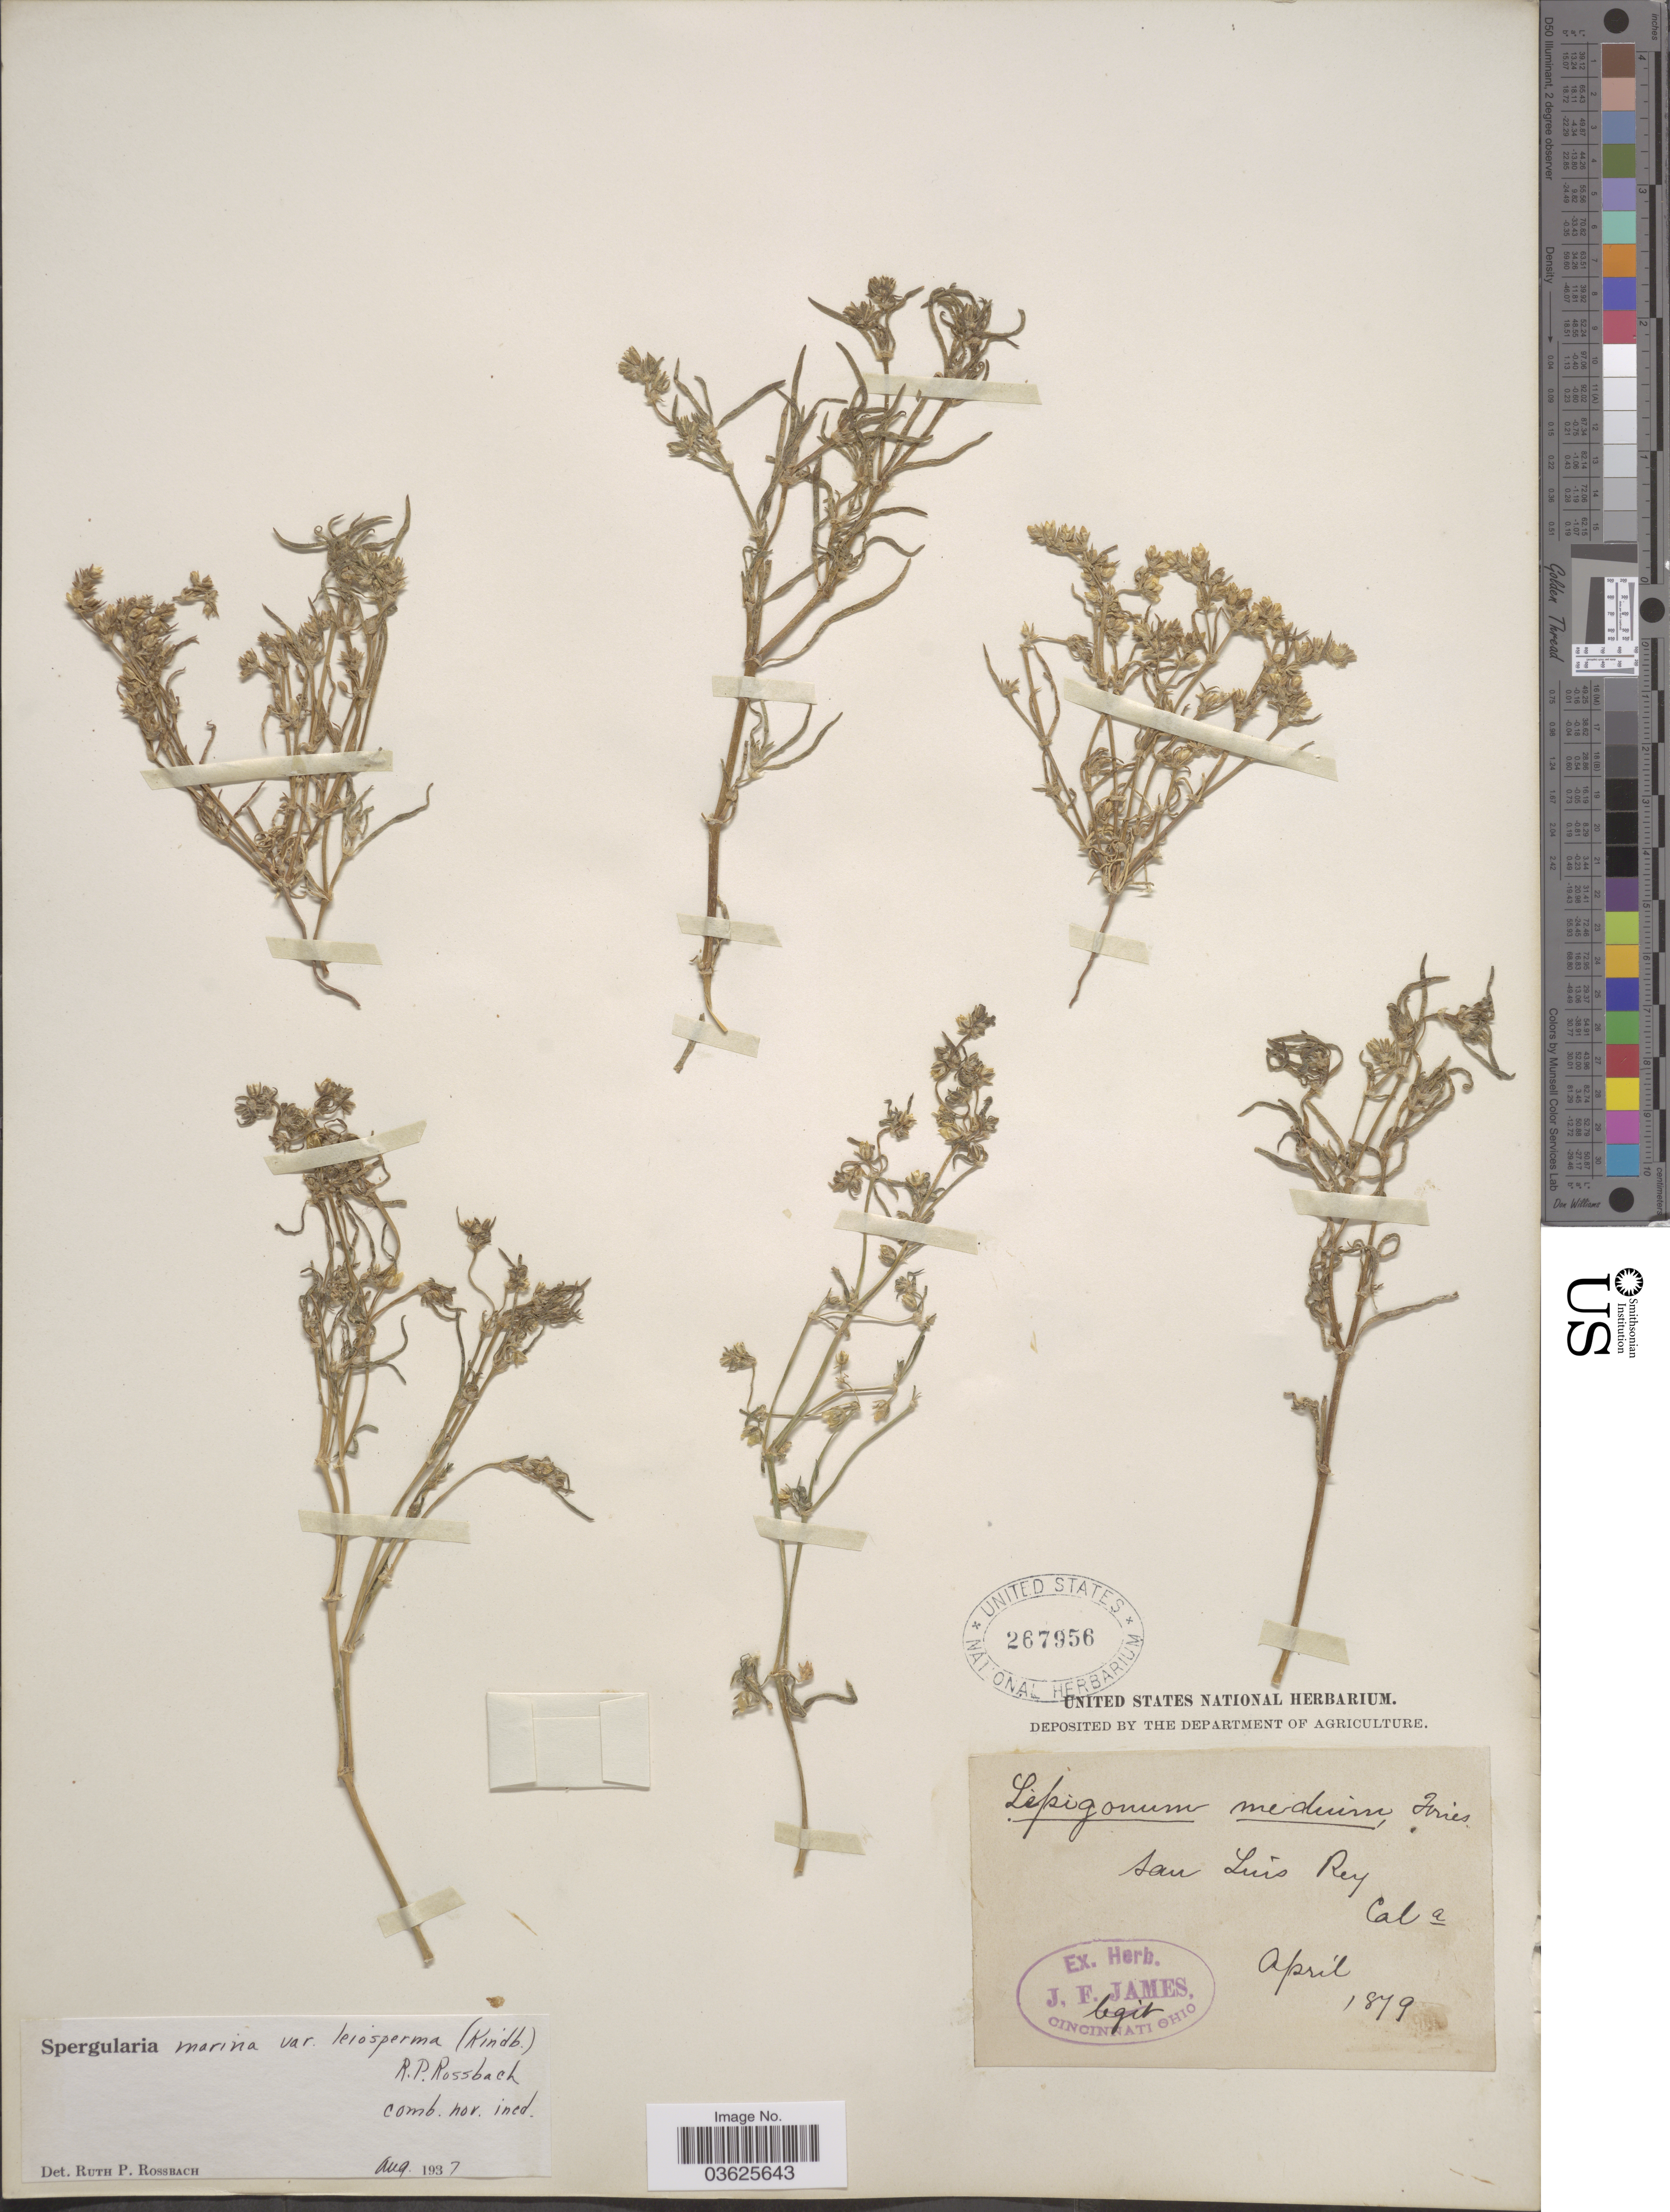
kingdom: Plantae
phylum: Tracheophyta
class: Magnoliopsida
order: Caryophyllales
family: Caryophyllaceae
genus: Spergularia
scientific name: Spergularia marina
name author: (L.) Griseb.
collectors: J. James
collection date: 1879-04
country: United States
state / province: California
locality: San Luis Rey.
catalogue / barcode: US 267956